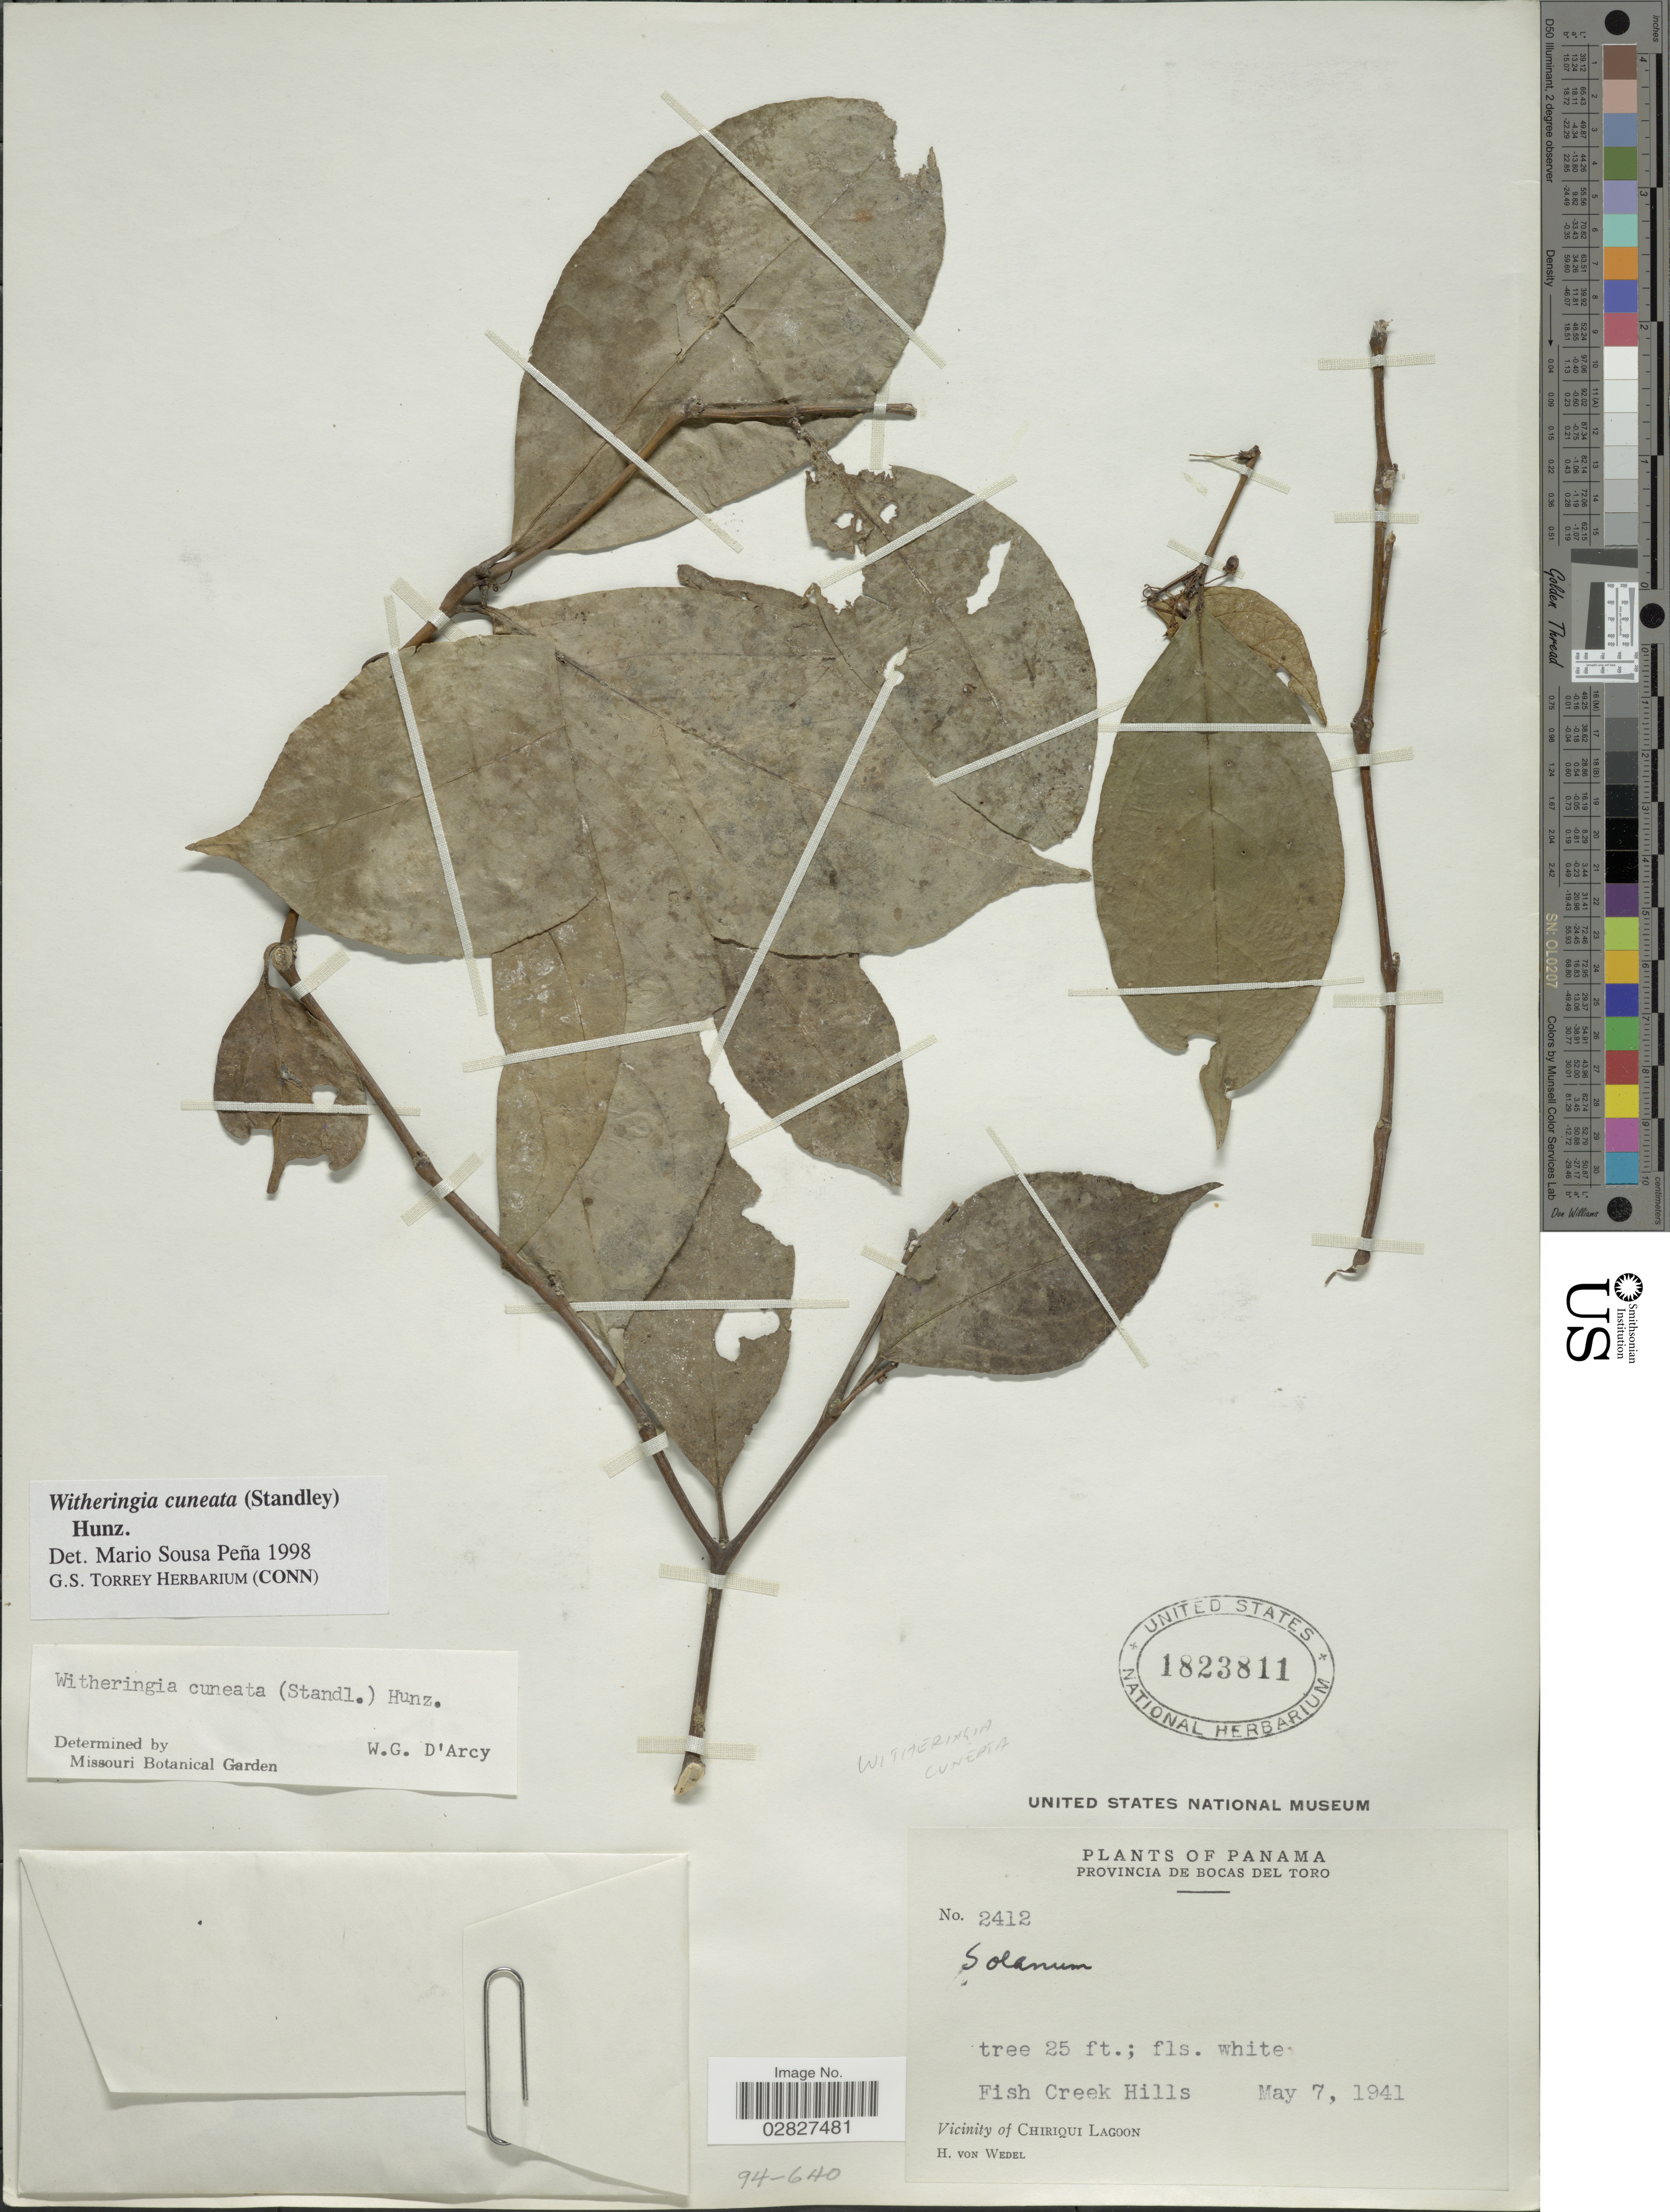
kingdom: Plantae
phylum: Tracheophyta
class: Magnoliopsida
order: Solanales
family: Solanaceae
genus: Witheringia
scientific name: Witheringia cuneata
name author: (Standl.) Hunz.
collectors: H. von Wedel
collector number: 2412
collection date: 1941-05-07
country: Panama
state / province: Bocas del Toro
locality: Fish Creek Hills. Vicinity of Chiriqui Lagoon.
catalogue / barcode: US 1823811